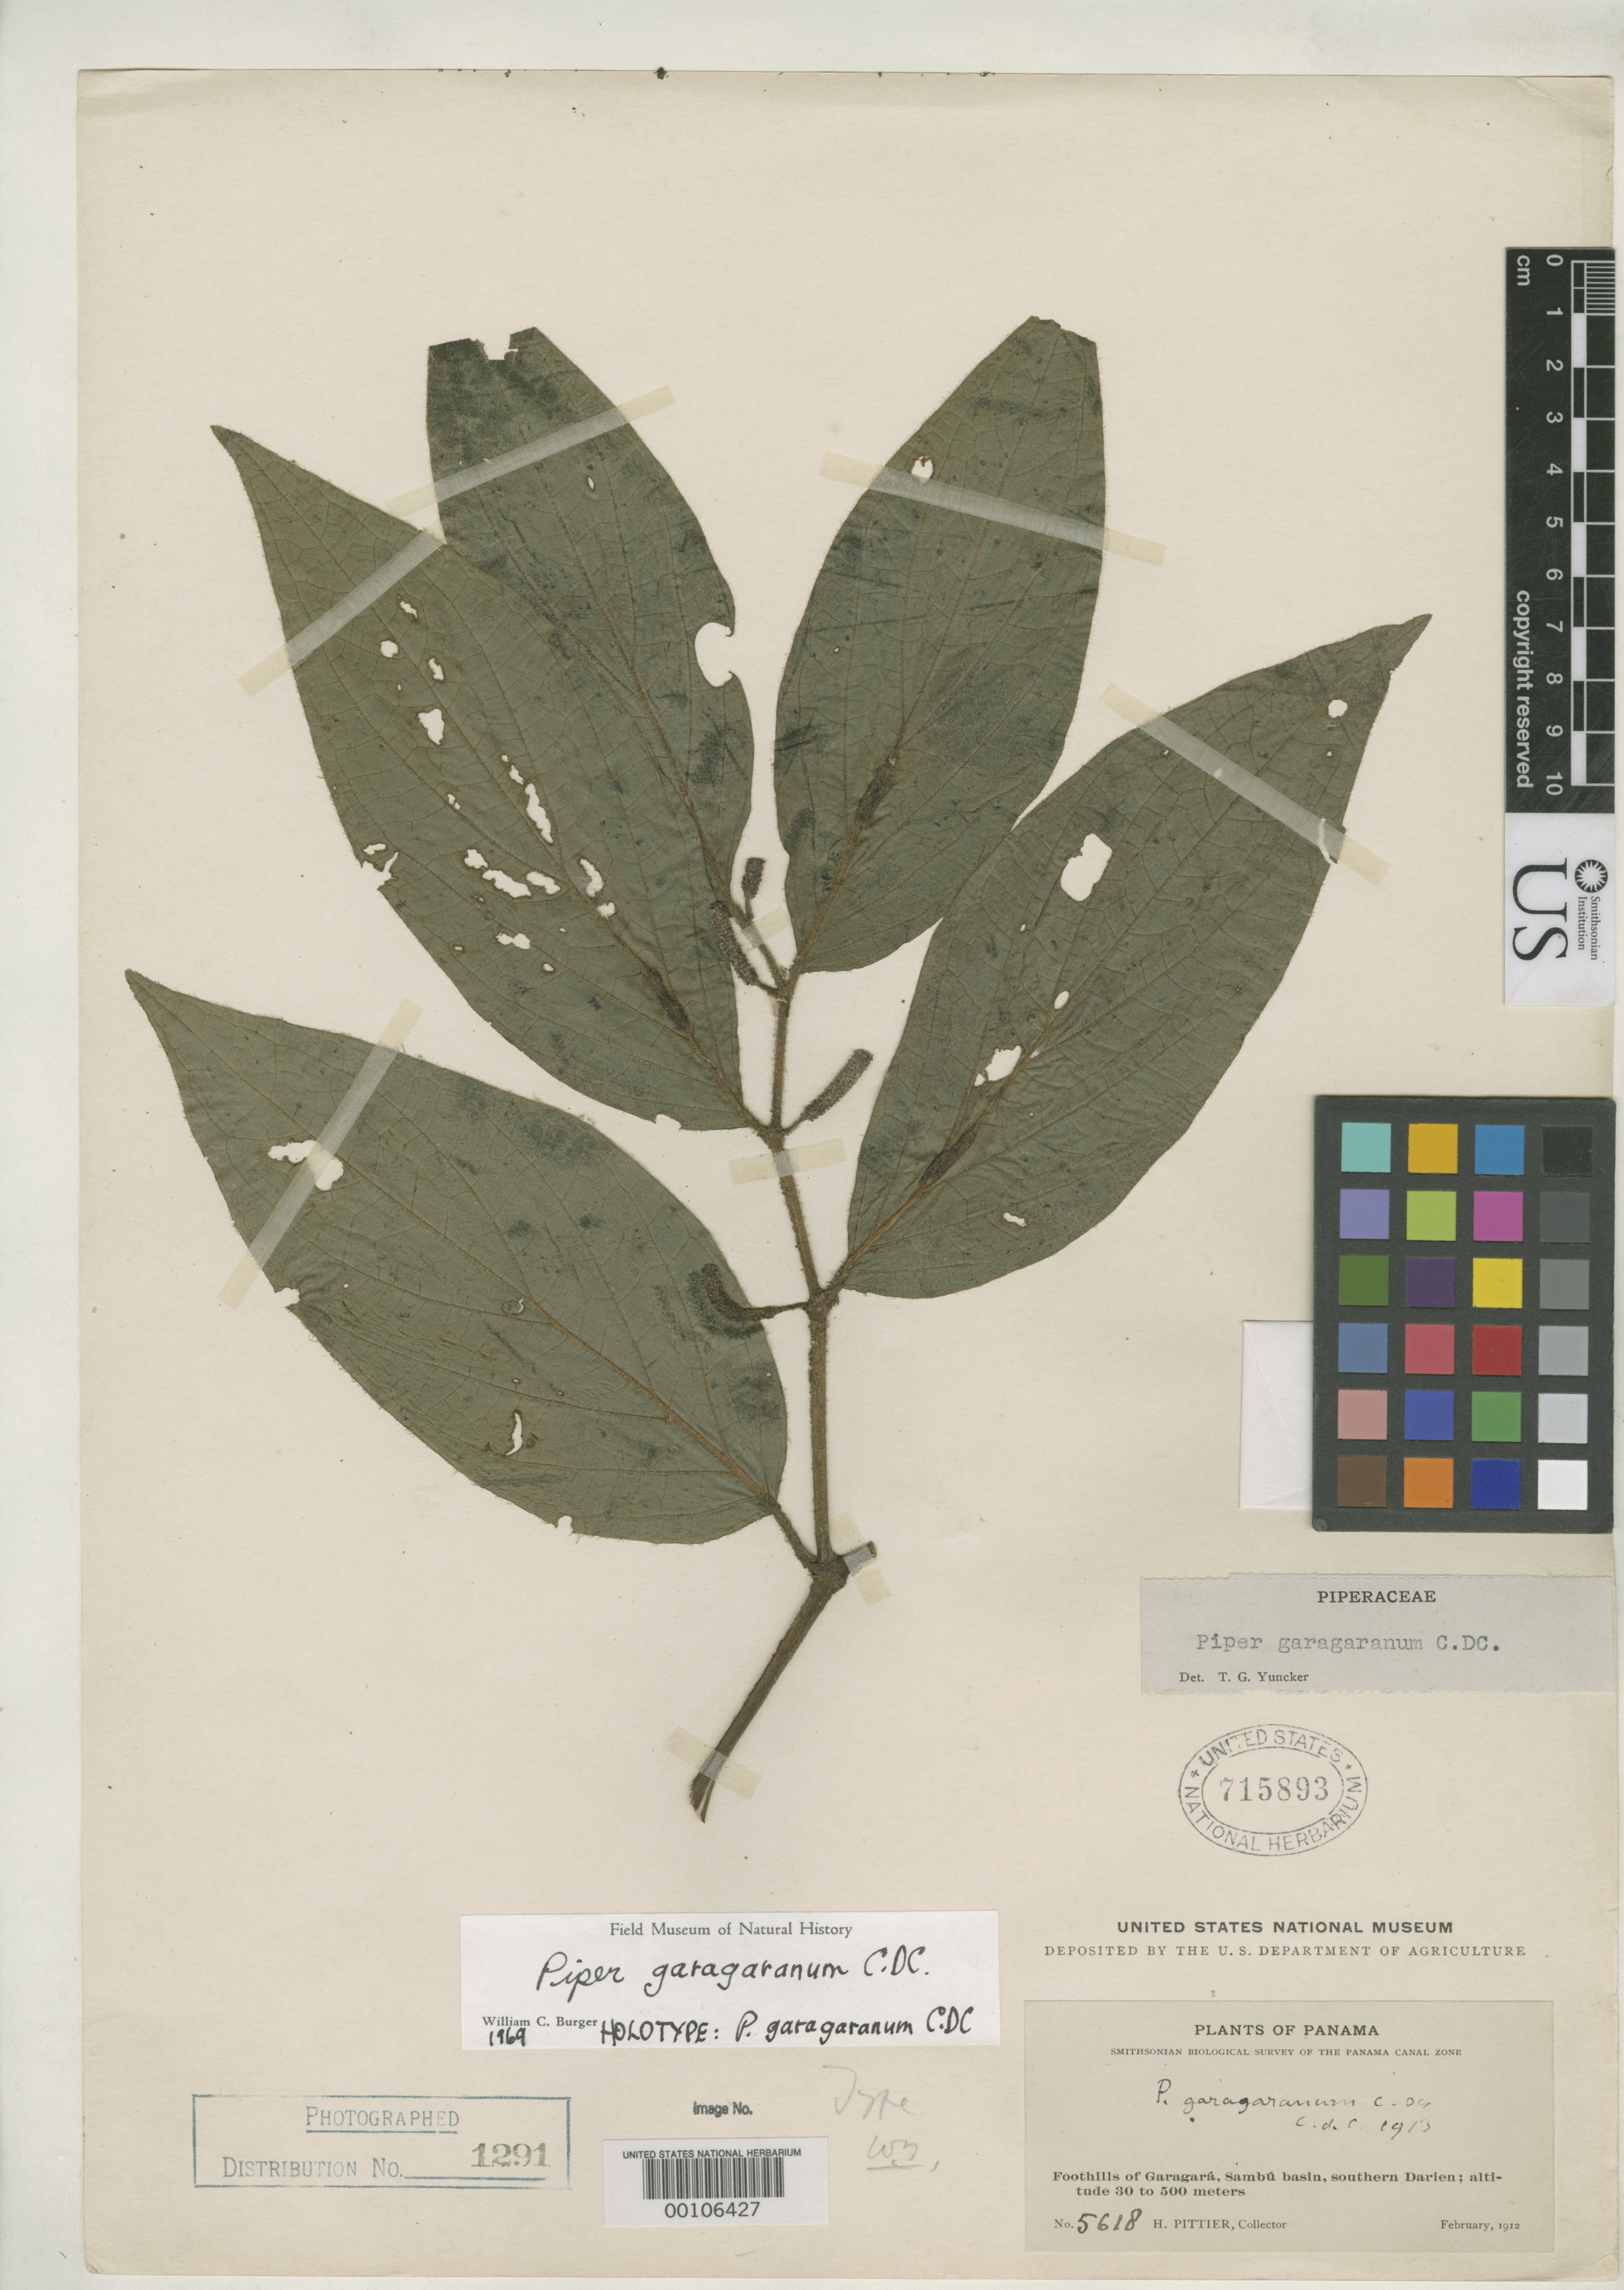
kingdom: Plantae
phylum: Tracheophyta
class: Magnoliopsida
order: Piperales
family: Piperaceae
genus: Piper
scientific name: Piper garagaranum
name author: C. DC.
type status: Holotype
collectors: H. F. Pittier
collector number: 5618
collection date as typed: Feb 1912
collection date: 1912-02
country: Panama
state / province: Darién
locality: Garagara.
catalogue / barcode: US 715893